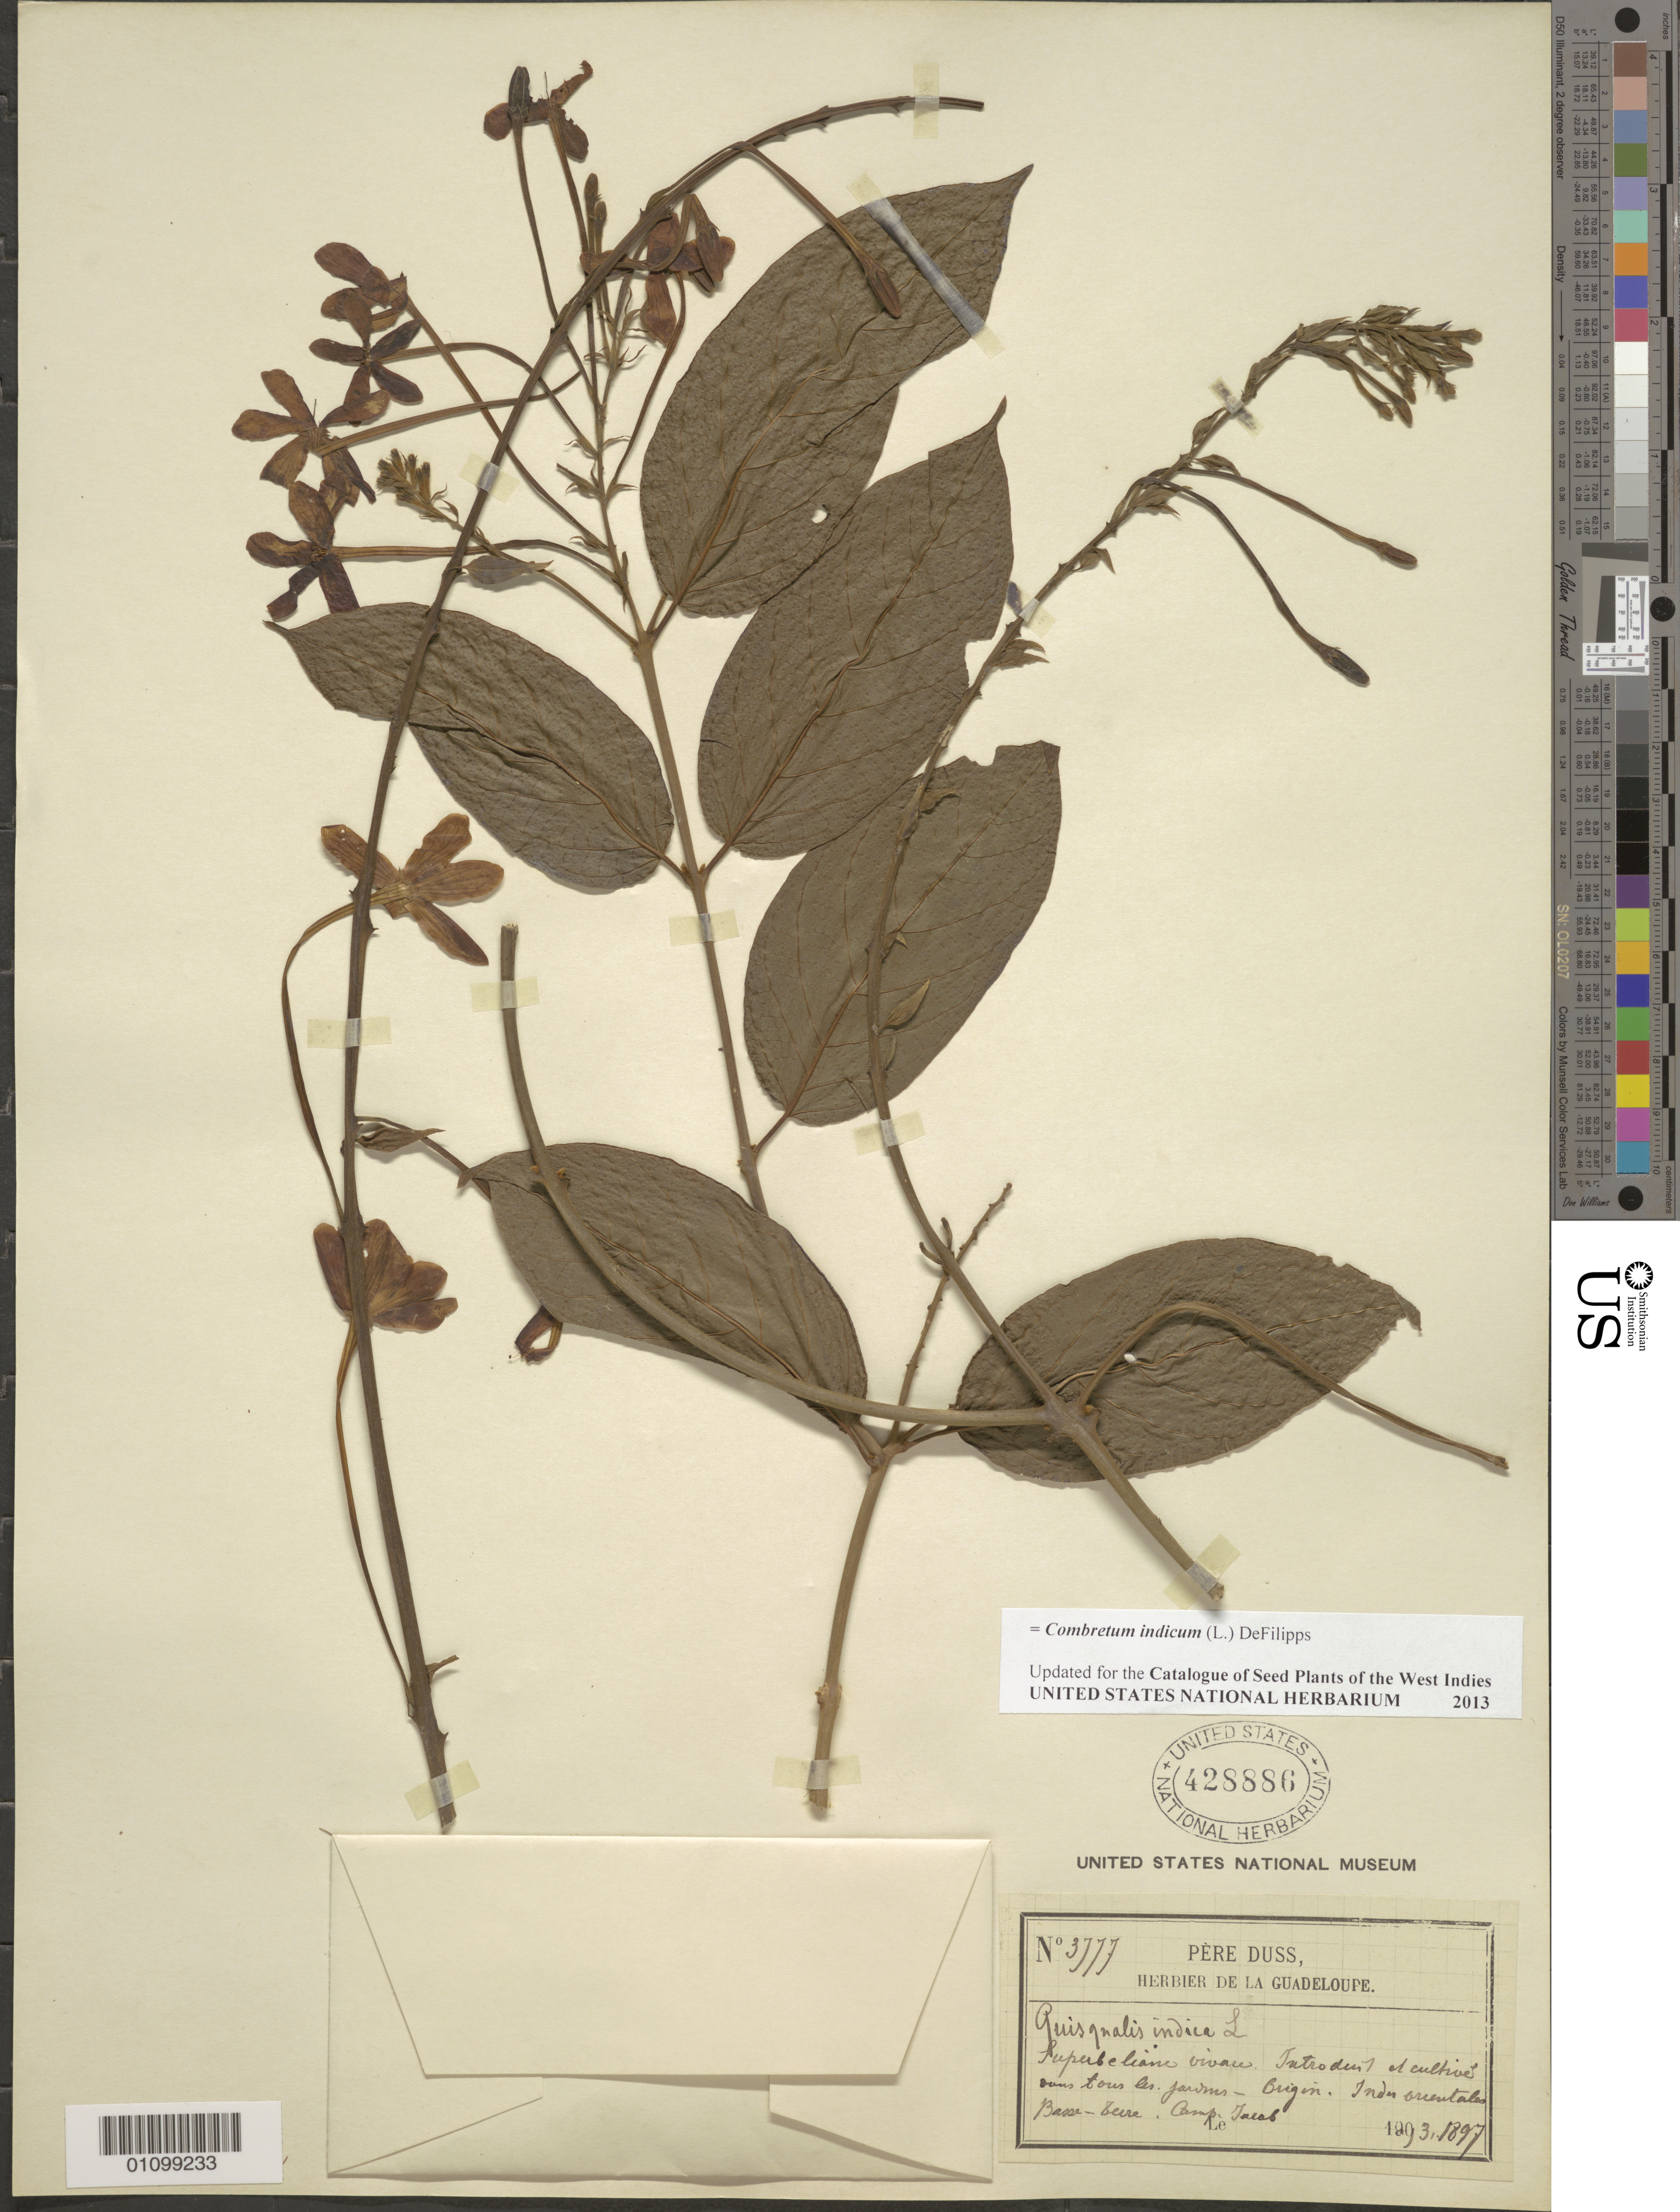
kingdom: Plantae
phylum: Tracheophyta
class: Magnoliopsida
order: Myrtales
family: Combretaceae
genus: Combretum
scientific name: Combretum indicum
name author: (L.) DeFilipps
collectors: Père Duss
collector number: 3777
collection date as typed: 1893 and -- --- 1897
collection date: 1893,1897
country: Guadeloupe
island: Basse Terre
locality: Origin Indu orientales Basse-Terre. Camp Jacob.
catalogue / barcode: US 428886